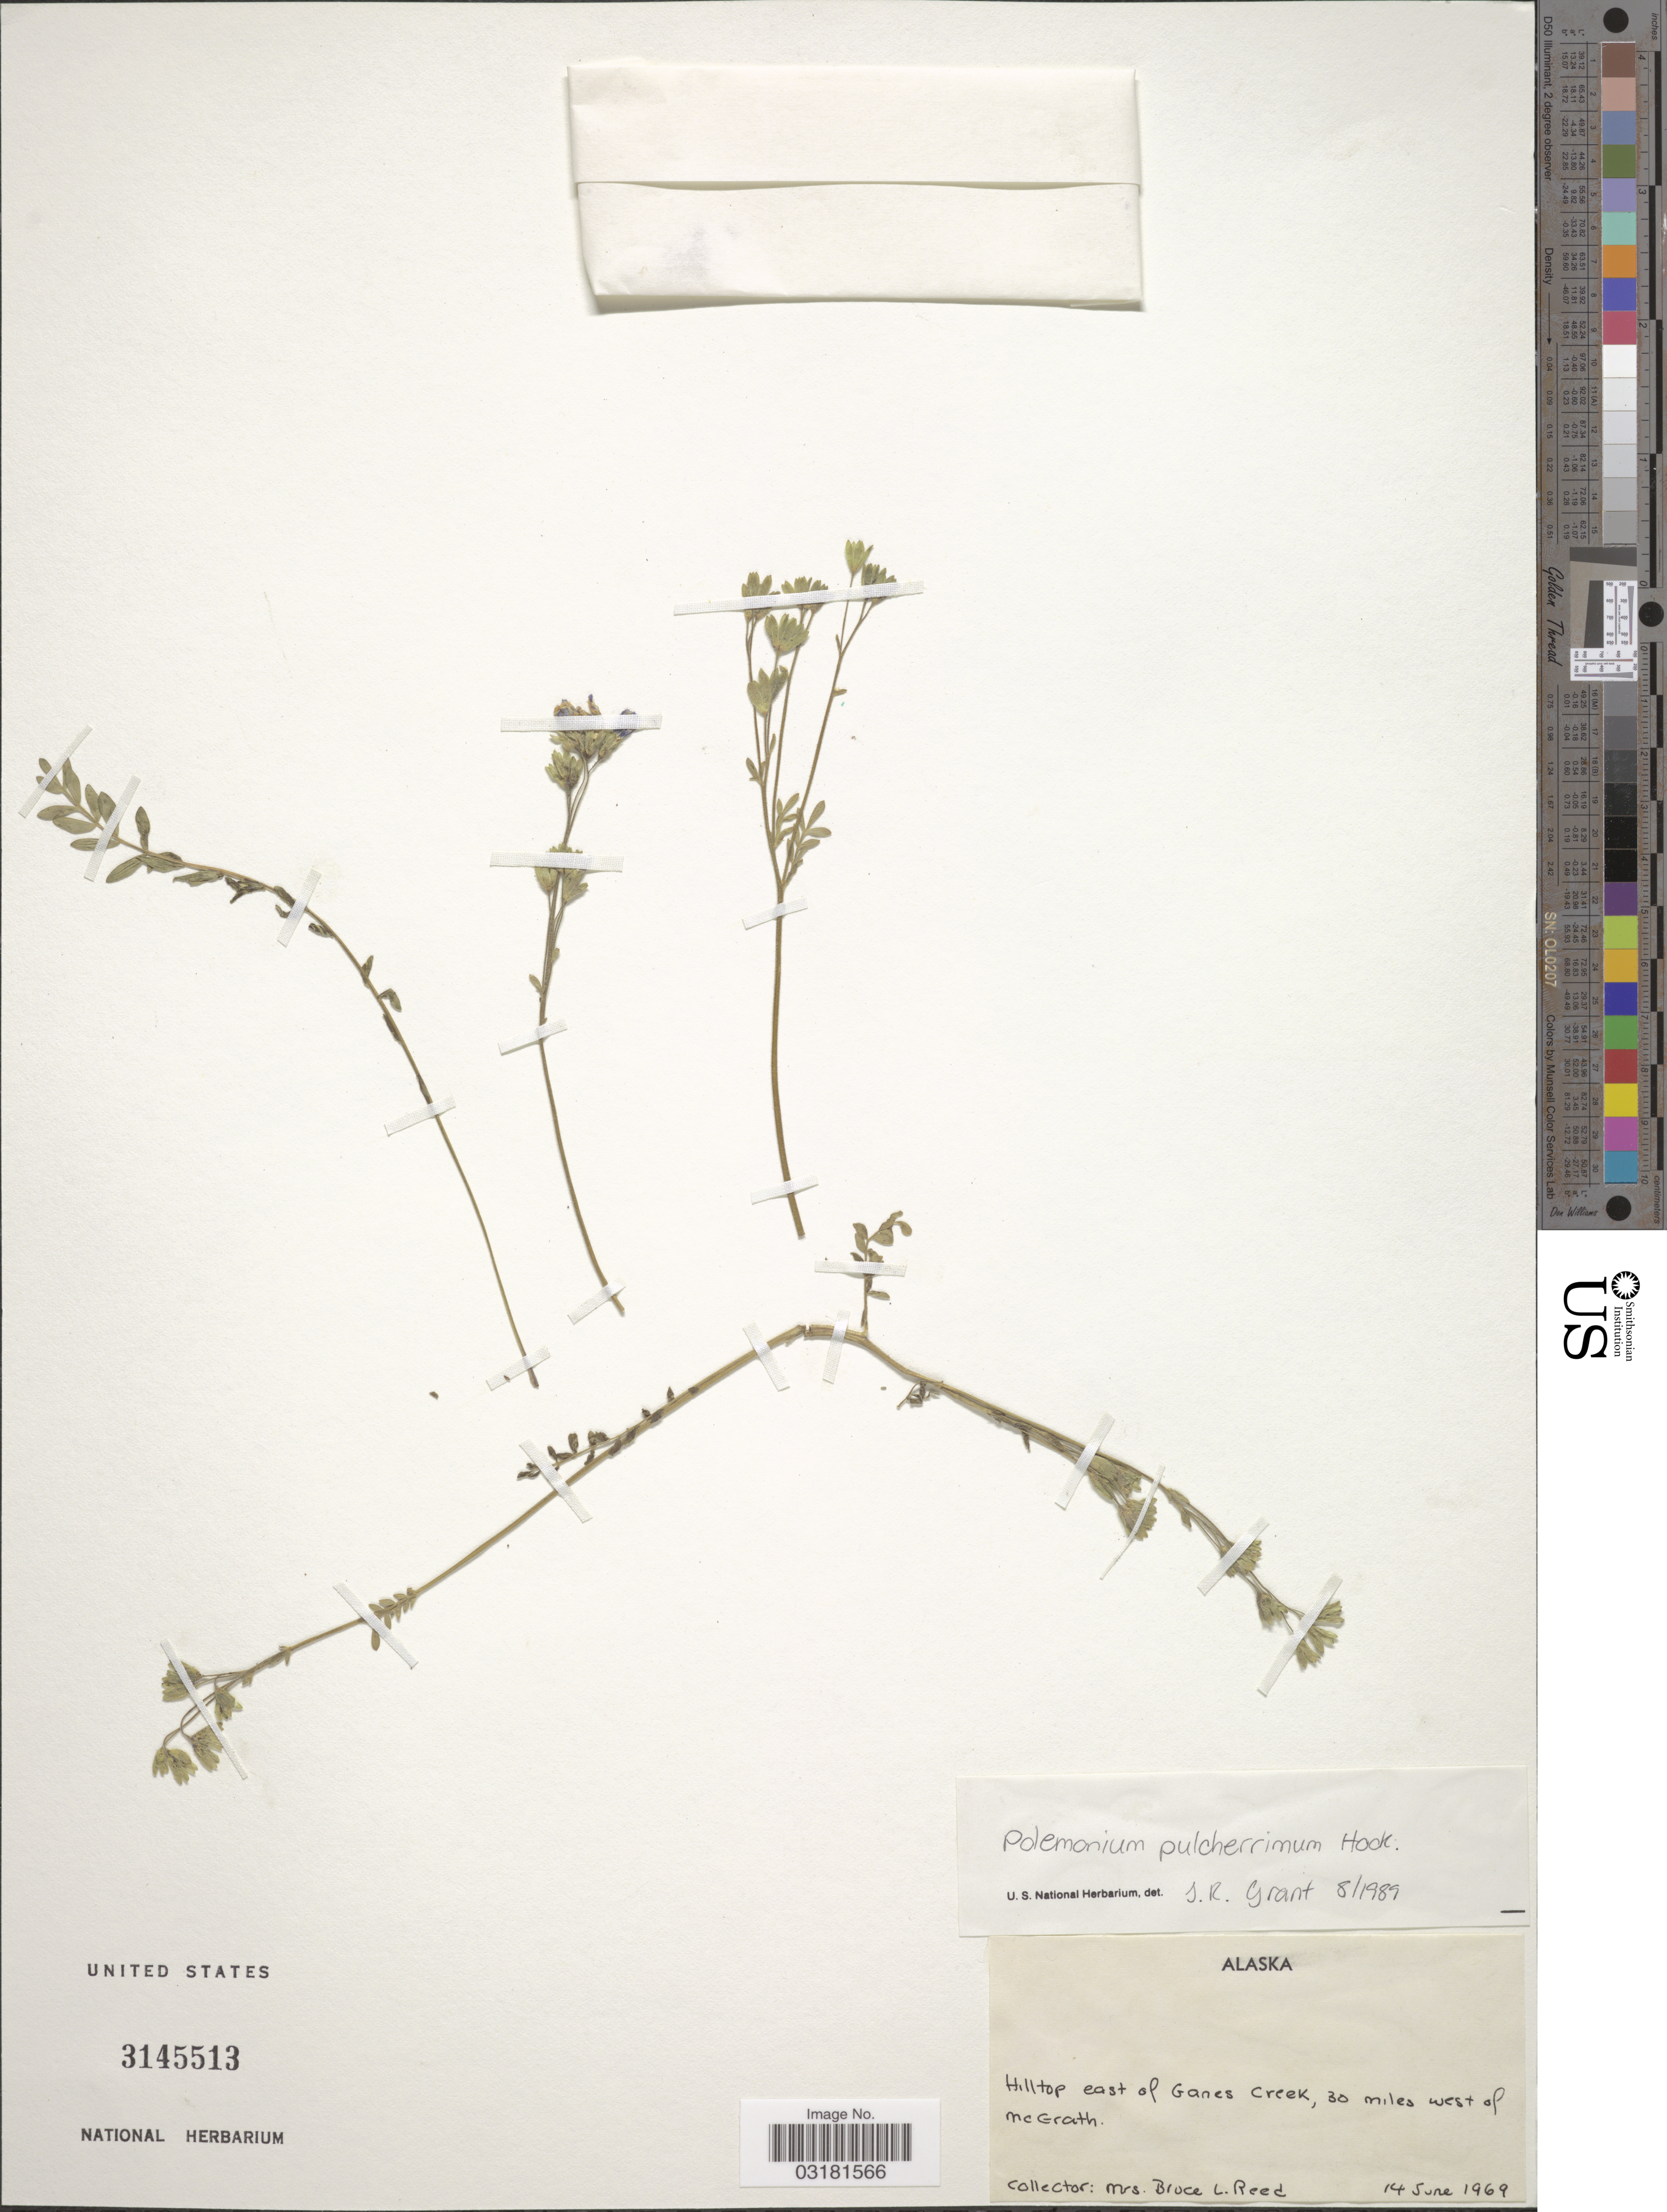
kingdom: Plantae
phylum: Tracheophyta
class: Magnoliopsida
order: Ericales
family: Polemoniaceae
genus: Polemonium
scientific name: Polemonium pulcherrimum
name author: Hook.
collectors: B. Reed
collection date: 1969-06-14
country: United States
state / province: Alaska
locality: Hilltop east of Ganes Creek, 30 miles west of McGrath.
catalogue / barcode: US 3145513